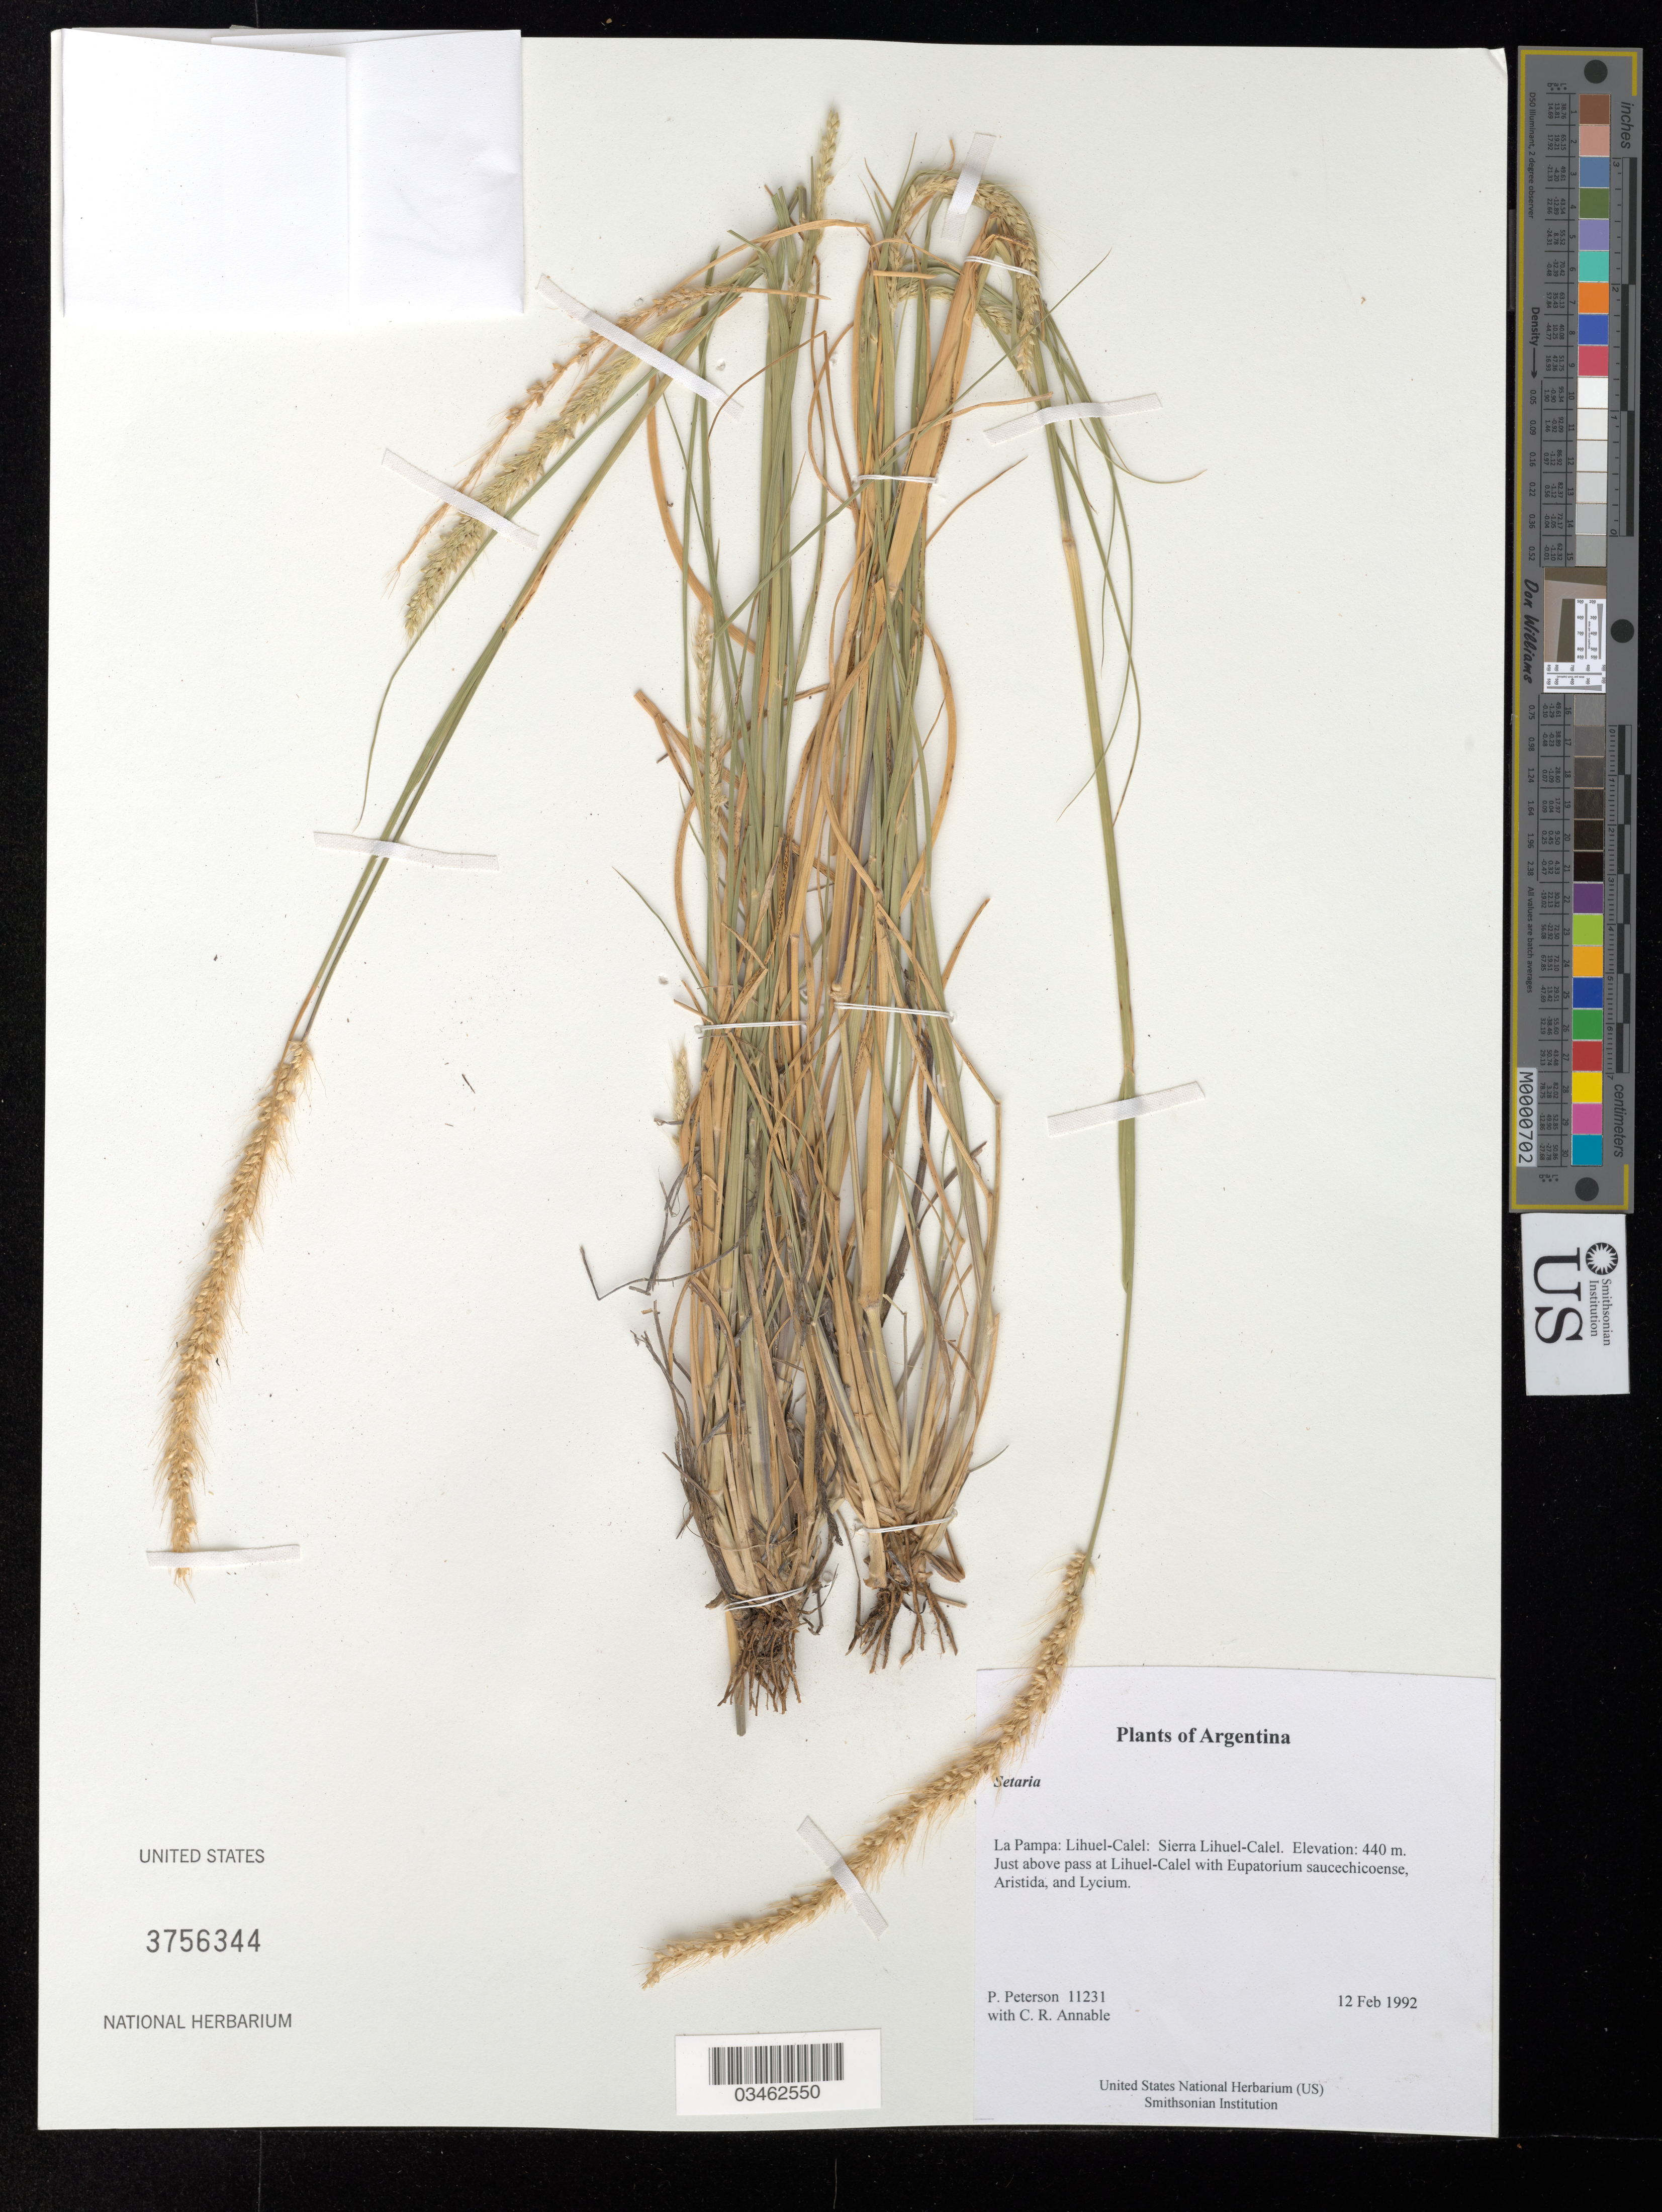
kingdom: Plantae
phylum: Tracheophyta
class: Liliopsida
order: Poales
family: Poaceae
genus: Setaria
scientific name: Setaria sp.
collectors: P. M. Peterson & C. R. Annable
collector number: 11231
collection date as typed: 12 Feb 1992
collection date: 1992-02-12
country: Argentina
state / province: La Pampa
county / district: Lihuel-Calel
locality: Sierra Lihuel-Calel.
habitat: Just above pass at Lihuel-Calel with Eupatorium saucechicoense, Aristida, and Lycium.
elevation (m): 440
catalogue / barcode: US 3756344